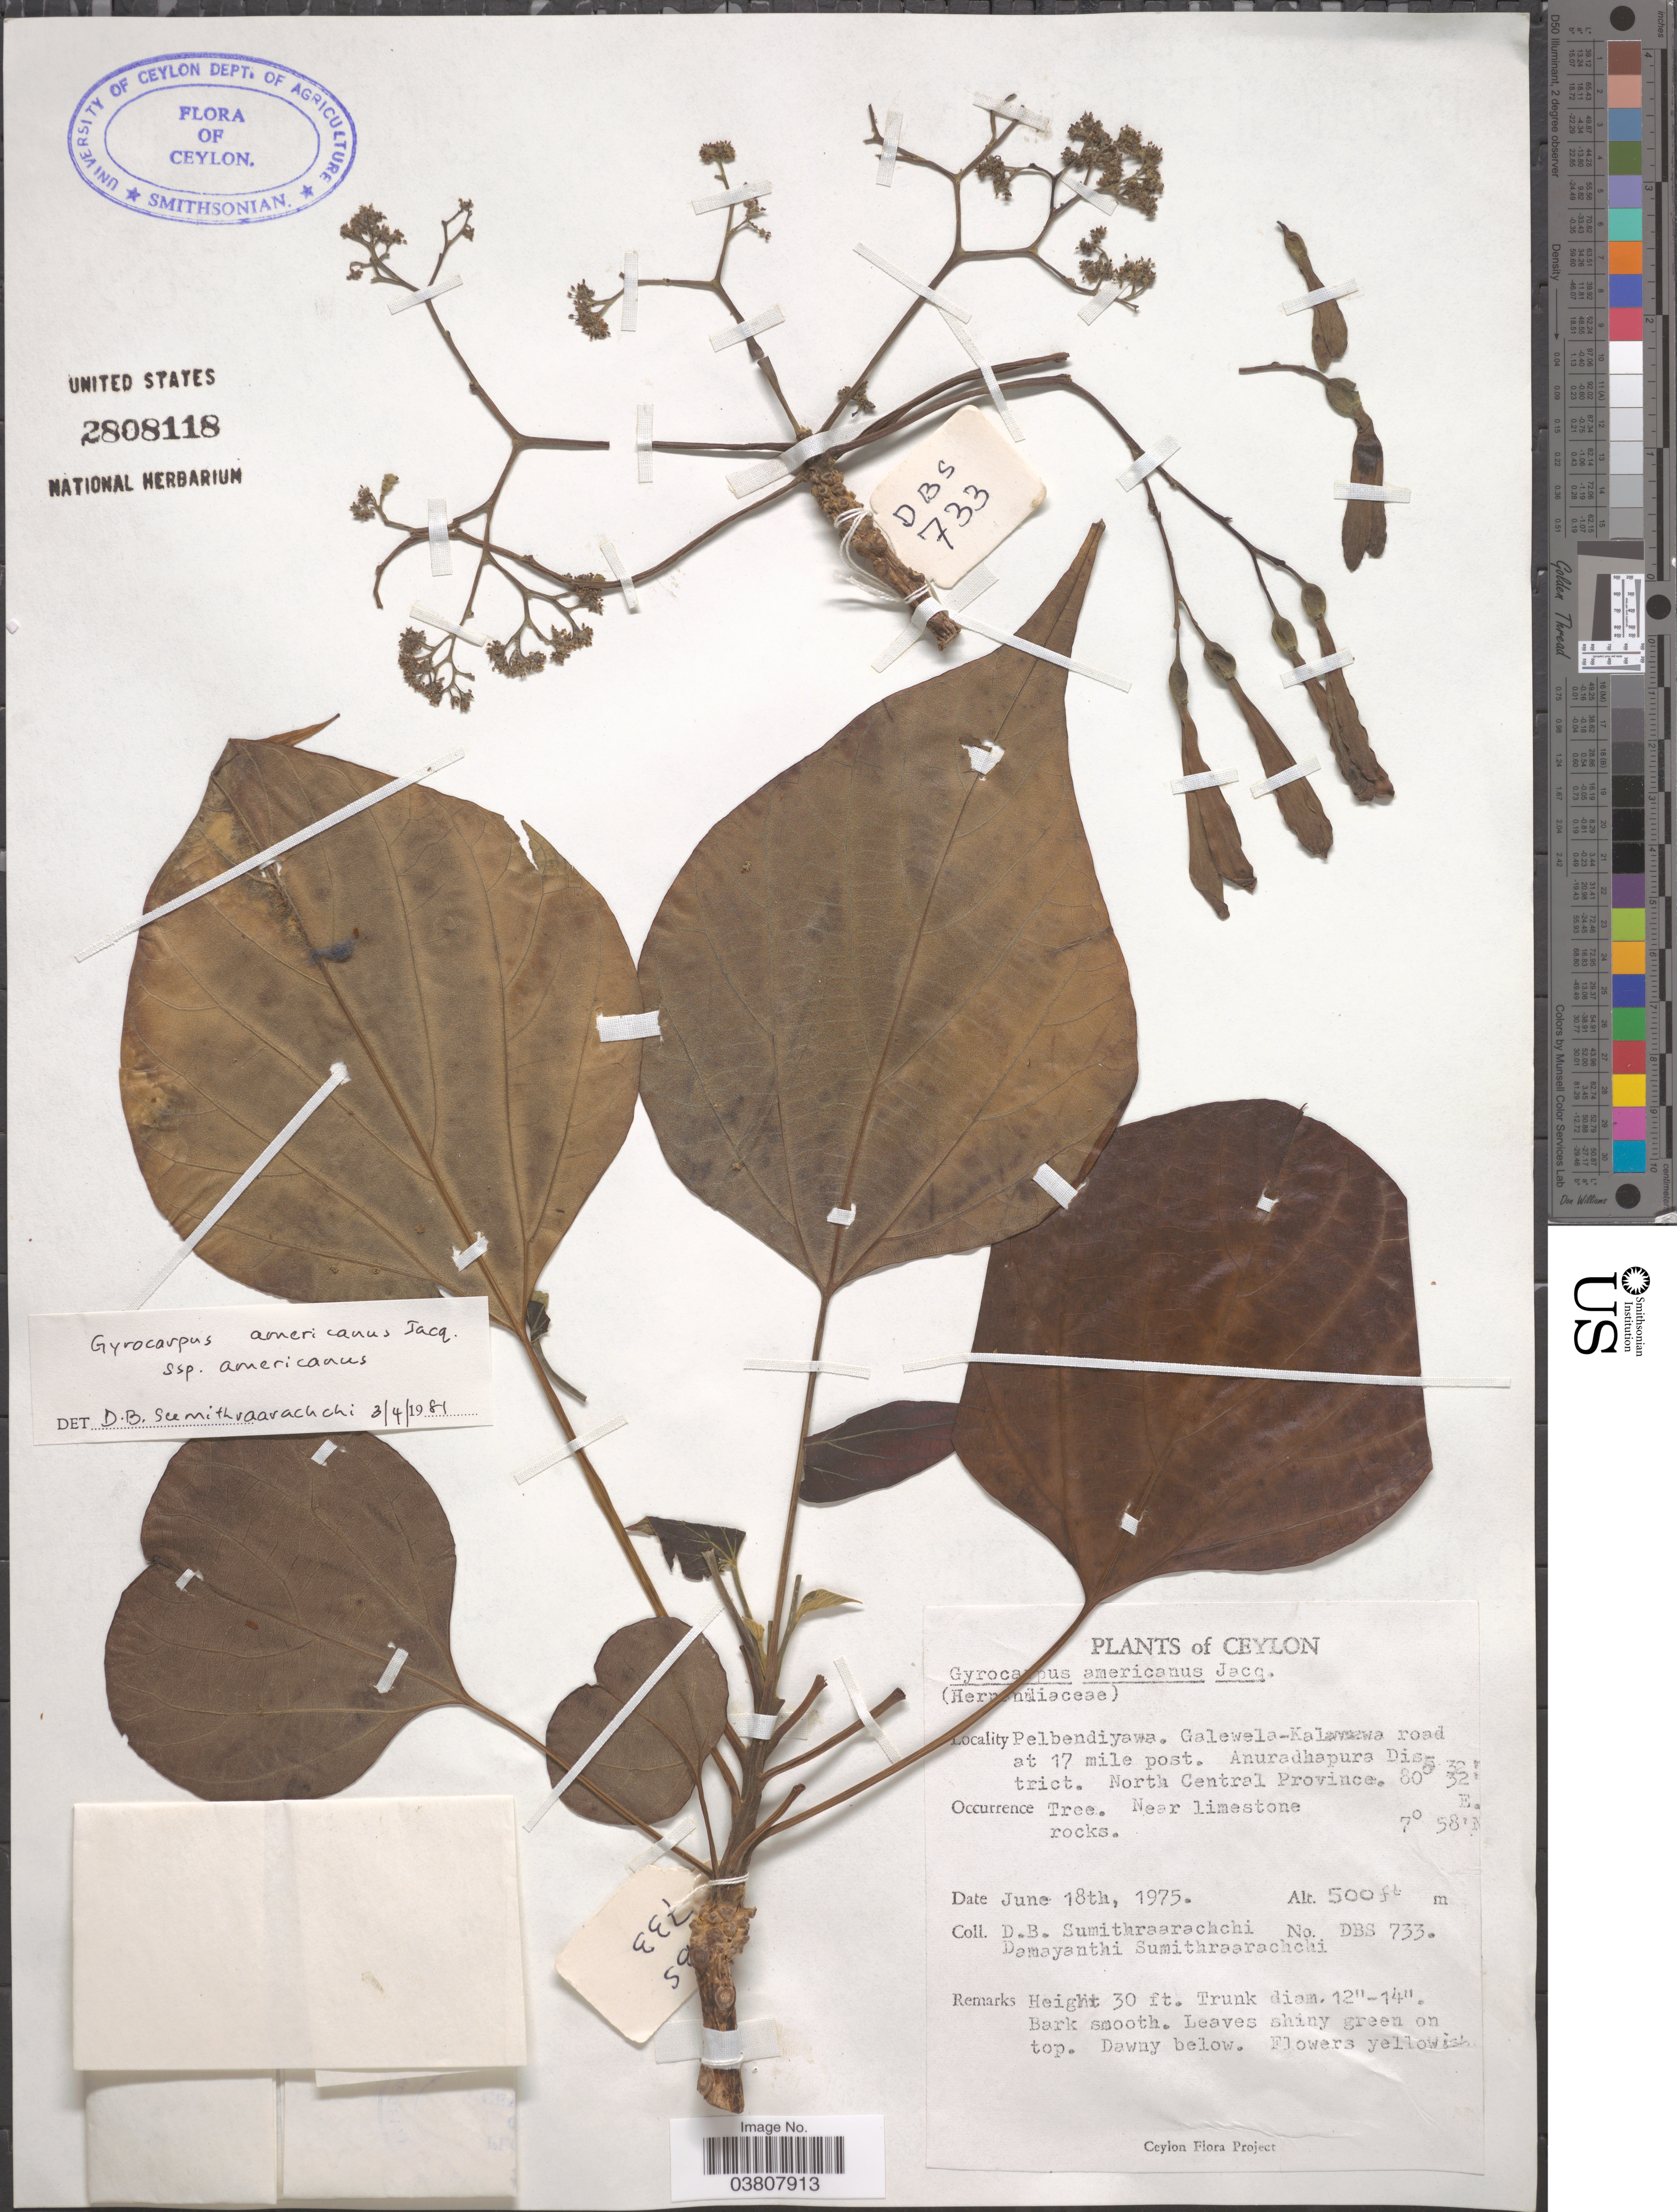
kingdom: Plantae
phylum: Tracheophyta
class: Magnoliopsida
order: Laurales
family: Hernandiaceae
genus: Gyrocarpus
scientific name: Gyrocarpus americanus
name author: Jacq.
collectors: D. B. Sumithraarachchi & D. Sumithraarachchi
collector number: DBS733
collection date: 1975-06-18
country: Sri Lanka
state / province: North Central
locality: Ceylon. Pelbendiyawa. Galewela-Kalawa road at 17 mile post. Anuradhapura District.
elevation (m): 152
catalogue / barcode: US 2808118